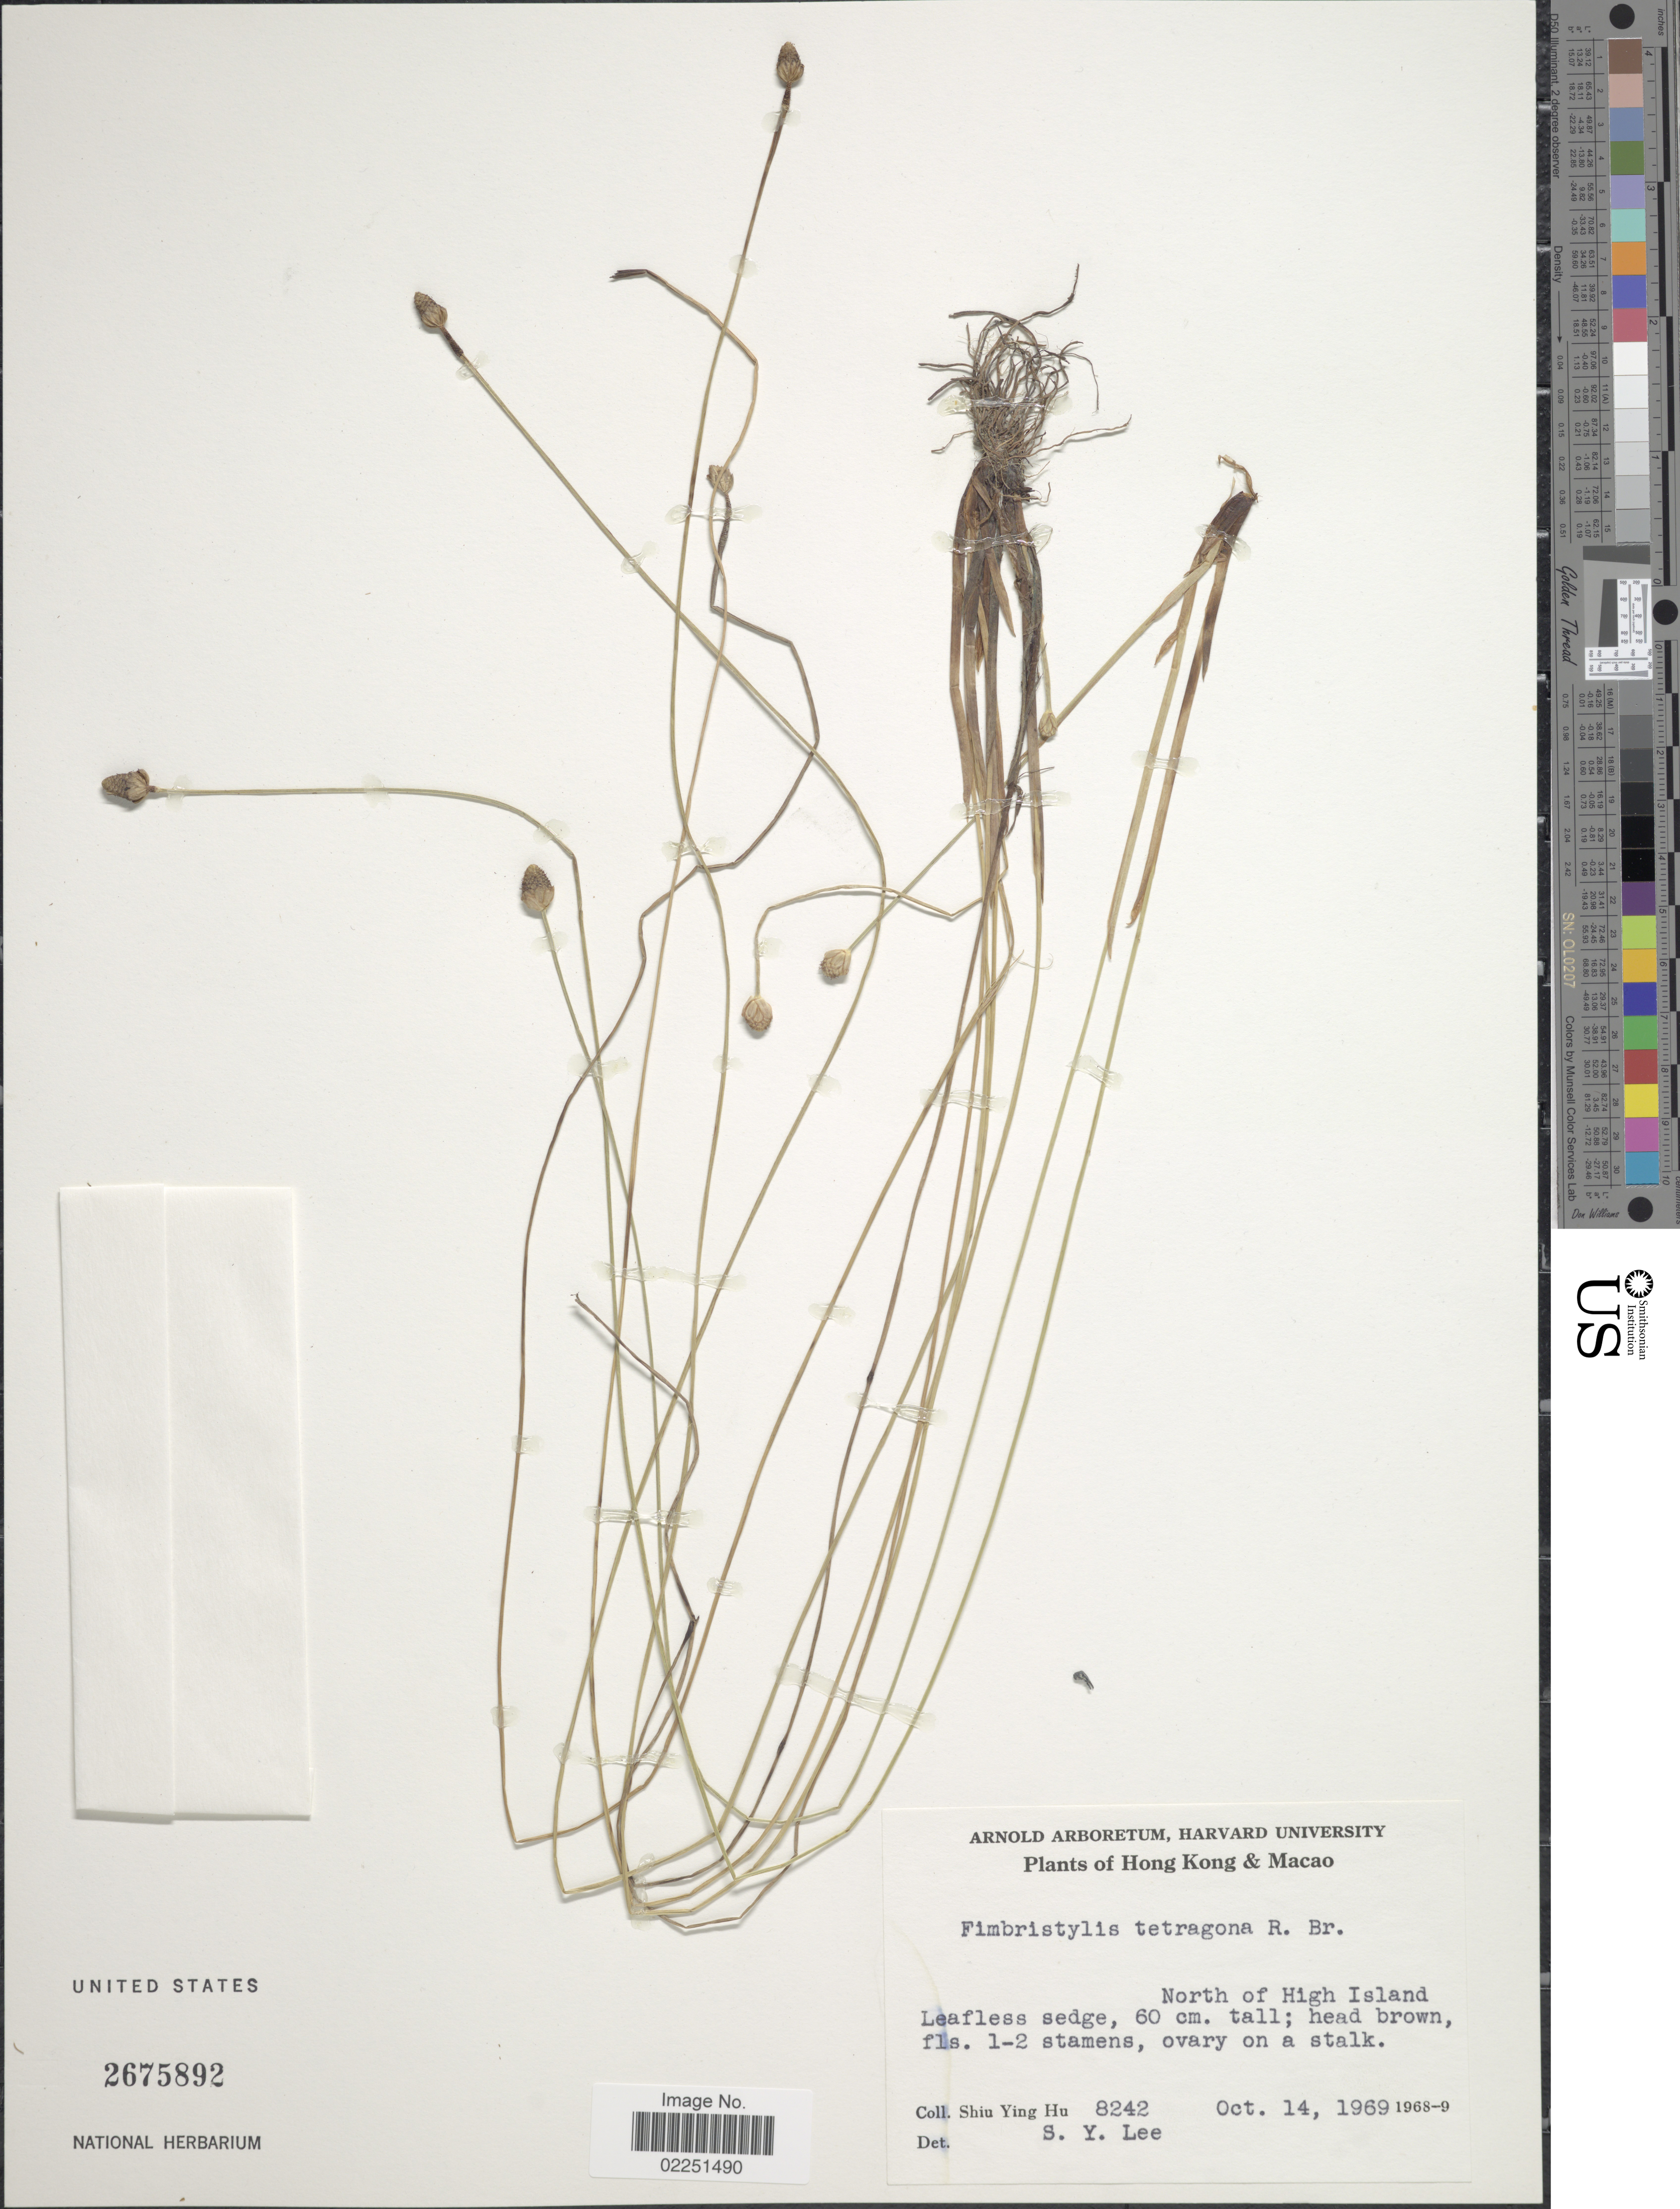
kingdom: Plantae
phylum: Tracheophyta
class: Liliopsida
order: Poales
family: Cyperaceae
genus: Fimbristylis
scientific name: Fimbristylis tetragona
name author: R. Br.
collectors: S. Y. Hu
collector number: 8242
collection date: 1969-10-14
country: China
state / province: Hong Kong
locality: Macao. North of High Island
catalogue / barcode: US 2675892